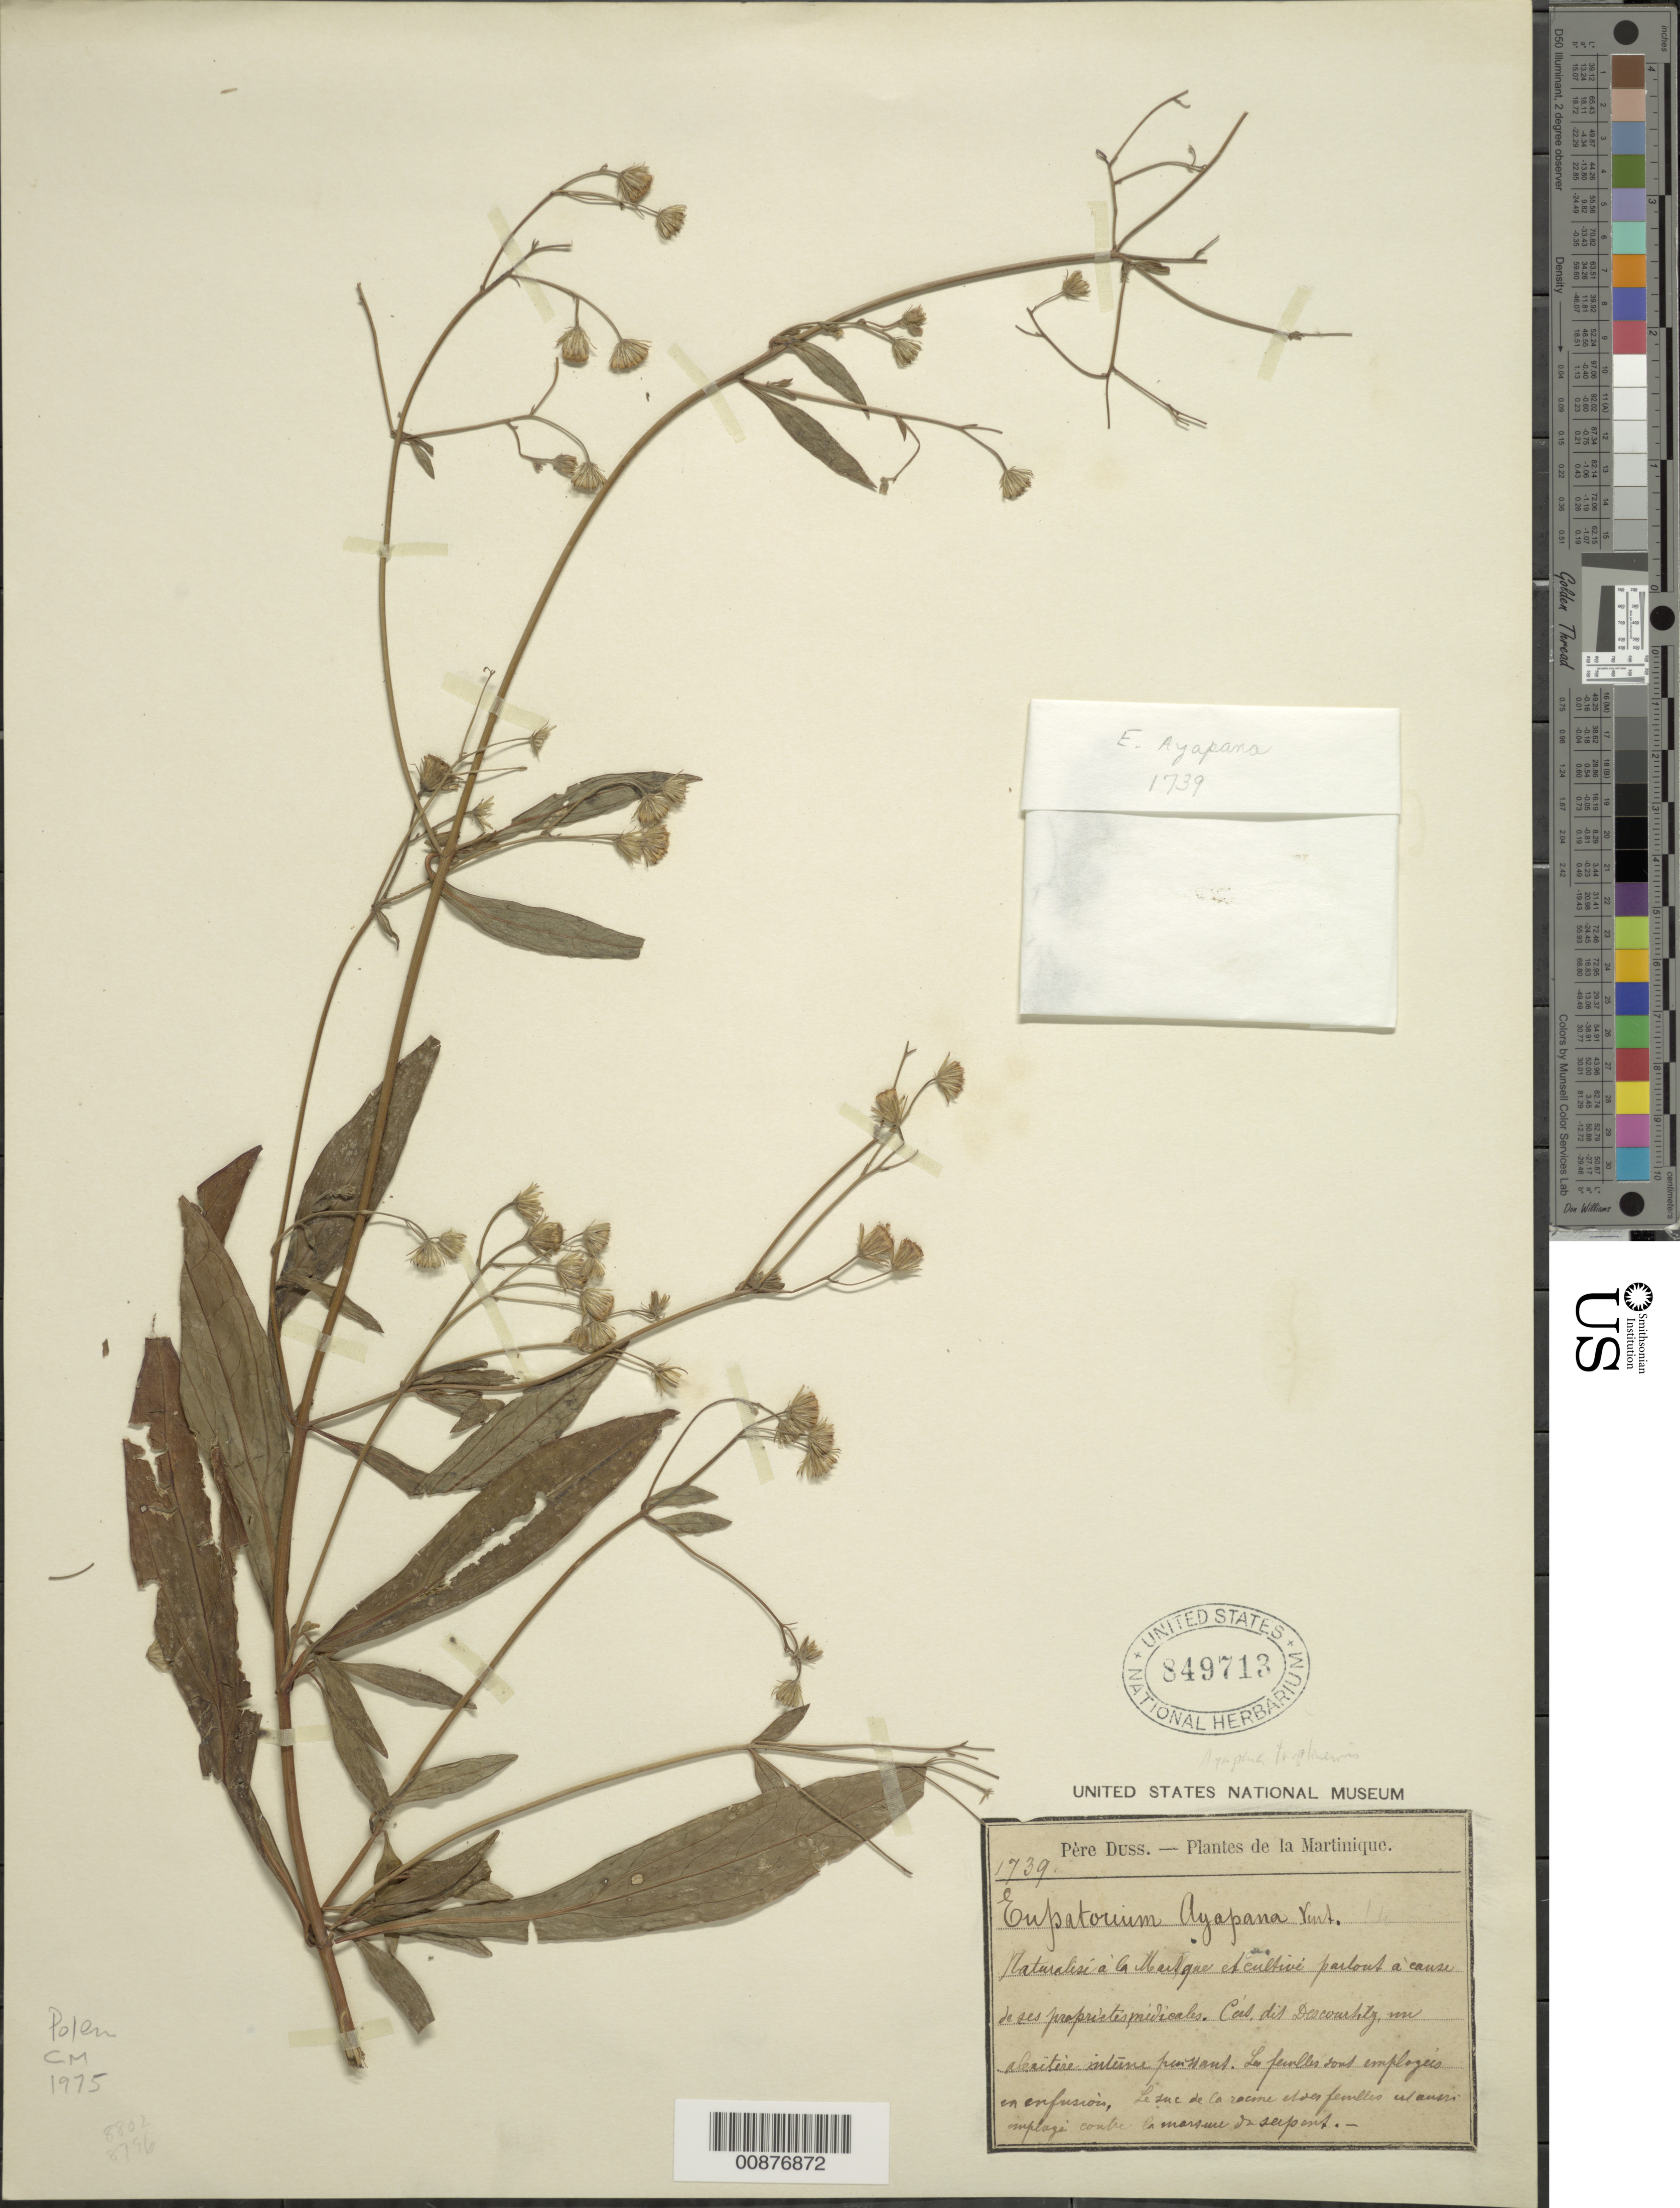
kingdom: Plantae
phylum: Tracheophyta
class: Magnoliopsida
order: Asterales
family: Asteraceae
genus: Ayapana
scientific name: Ayapana triplinervis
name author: (Vahl) R.M. King & H. Rob.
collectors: Père Duss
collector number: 1739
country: Martinique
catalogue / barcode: US 849713